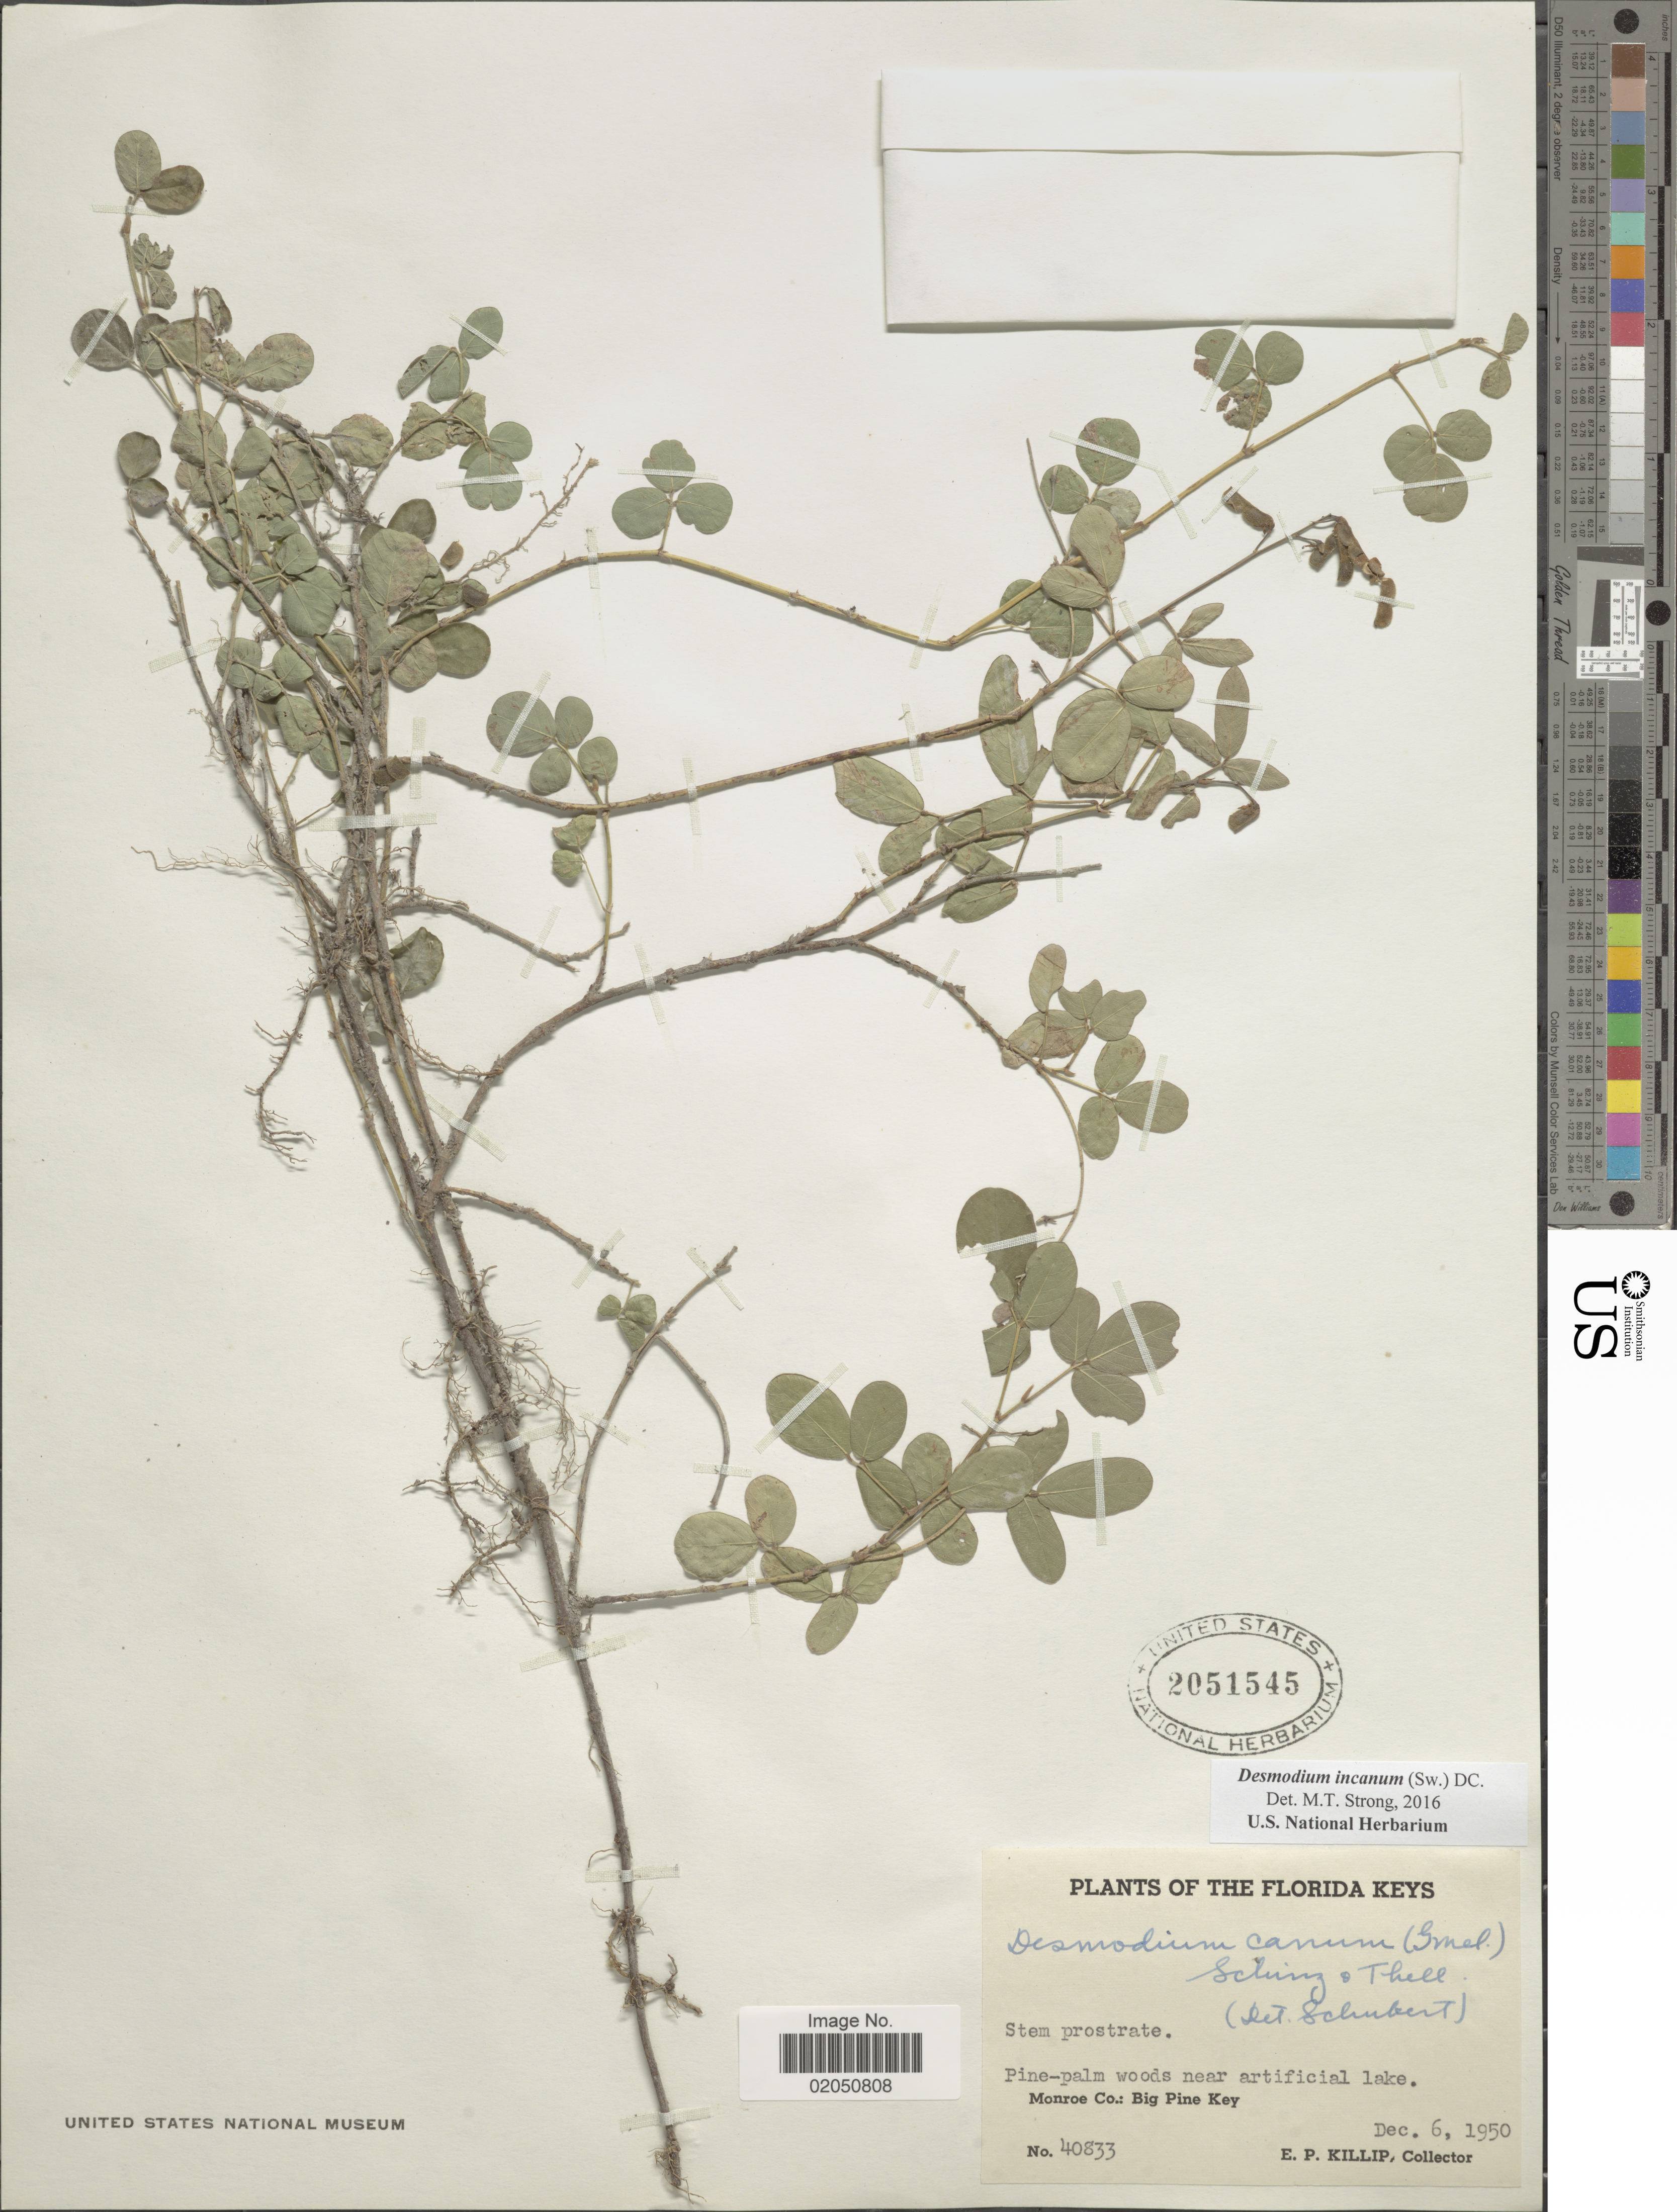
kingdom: Plantae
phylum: Tracheophyta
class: Magnoliopsida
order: Fabales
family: Fabaceae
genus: Desmodium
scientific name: Desmodium incanum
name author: (Sw.) DC.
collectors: E. P. Killip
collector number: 40833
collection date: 1950-12-06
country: United States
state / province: Florida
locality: The Florida Keys, Pine-palm woods near artifical lake, Monroe Co: Big Pine Key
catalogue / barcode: US 2051545